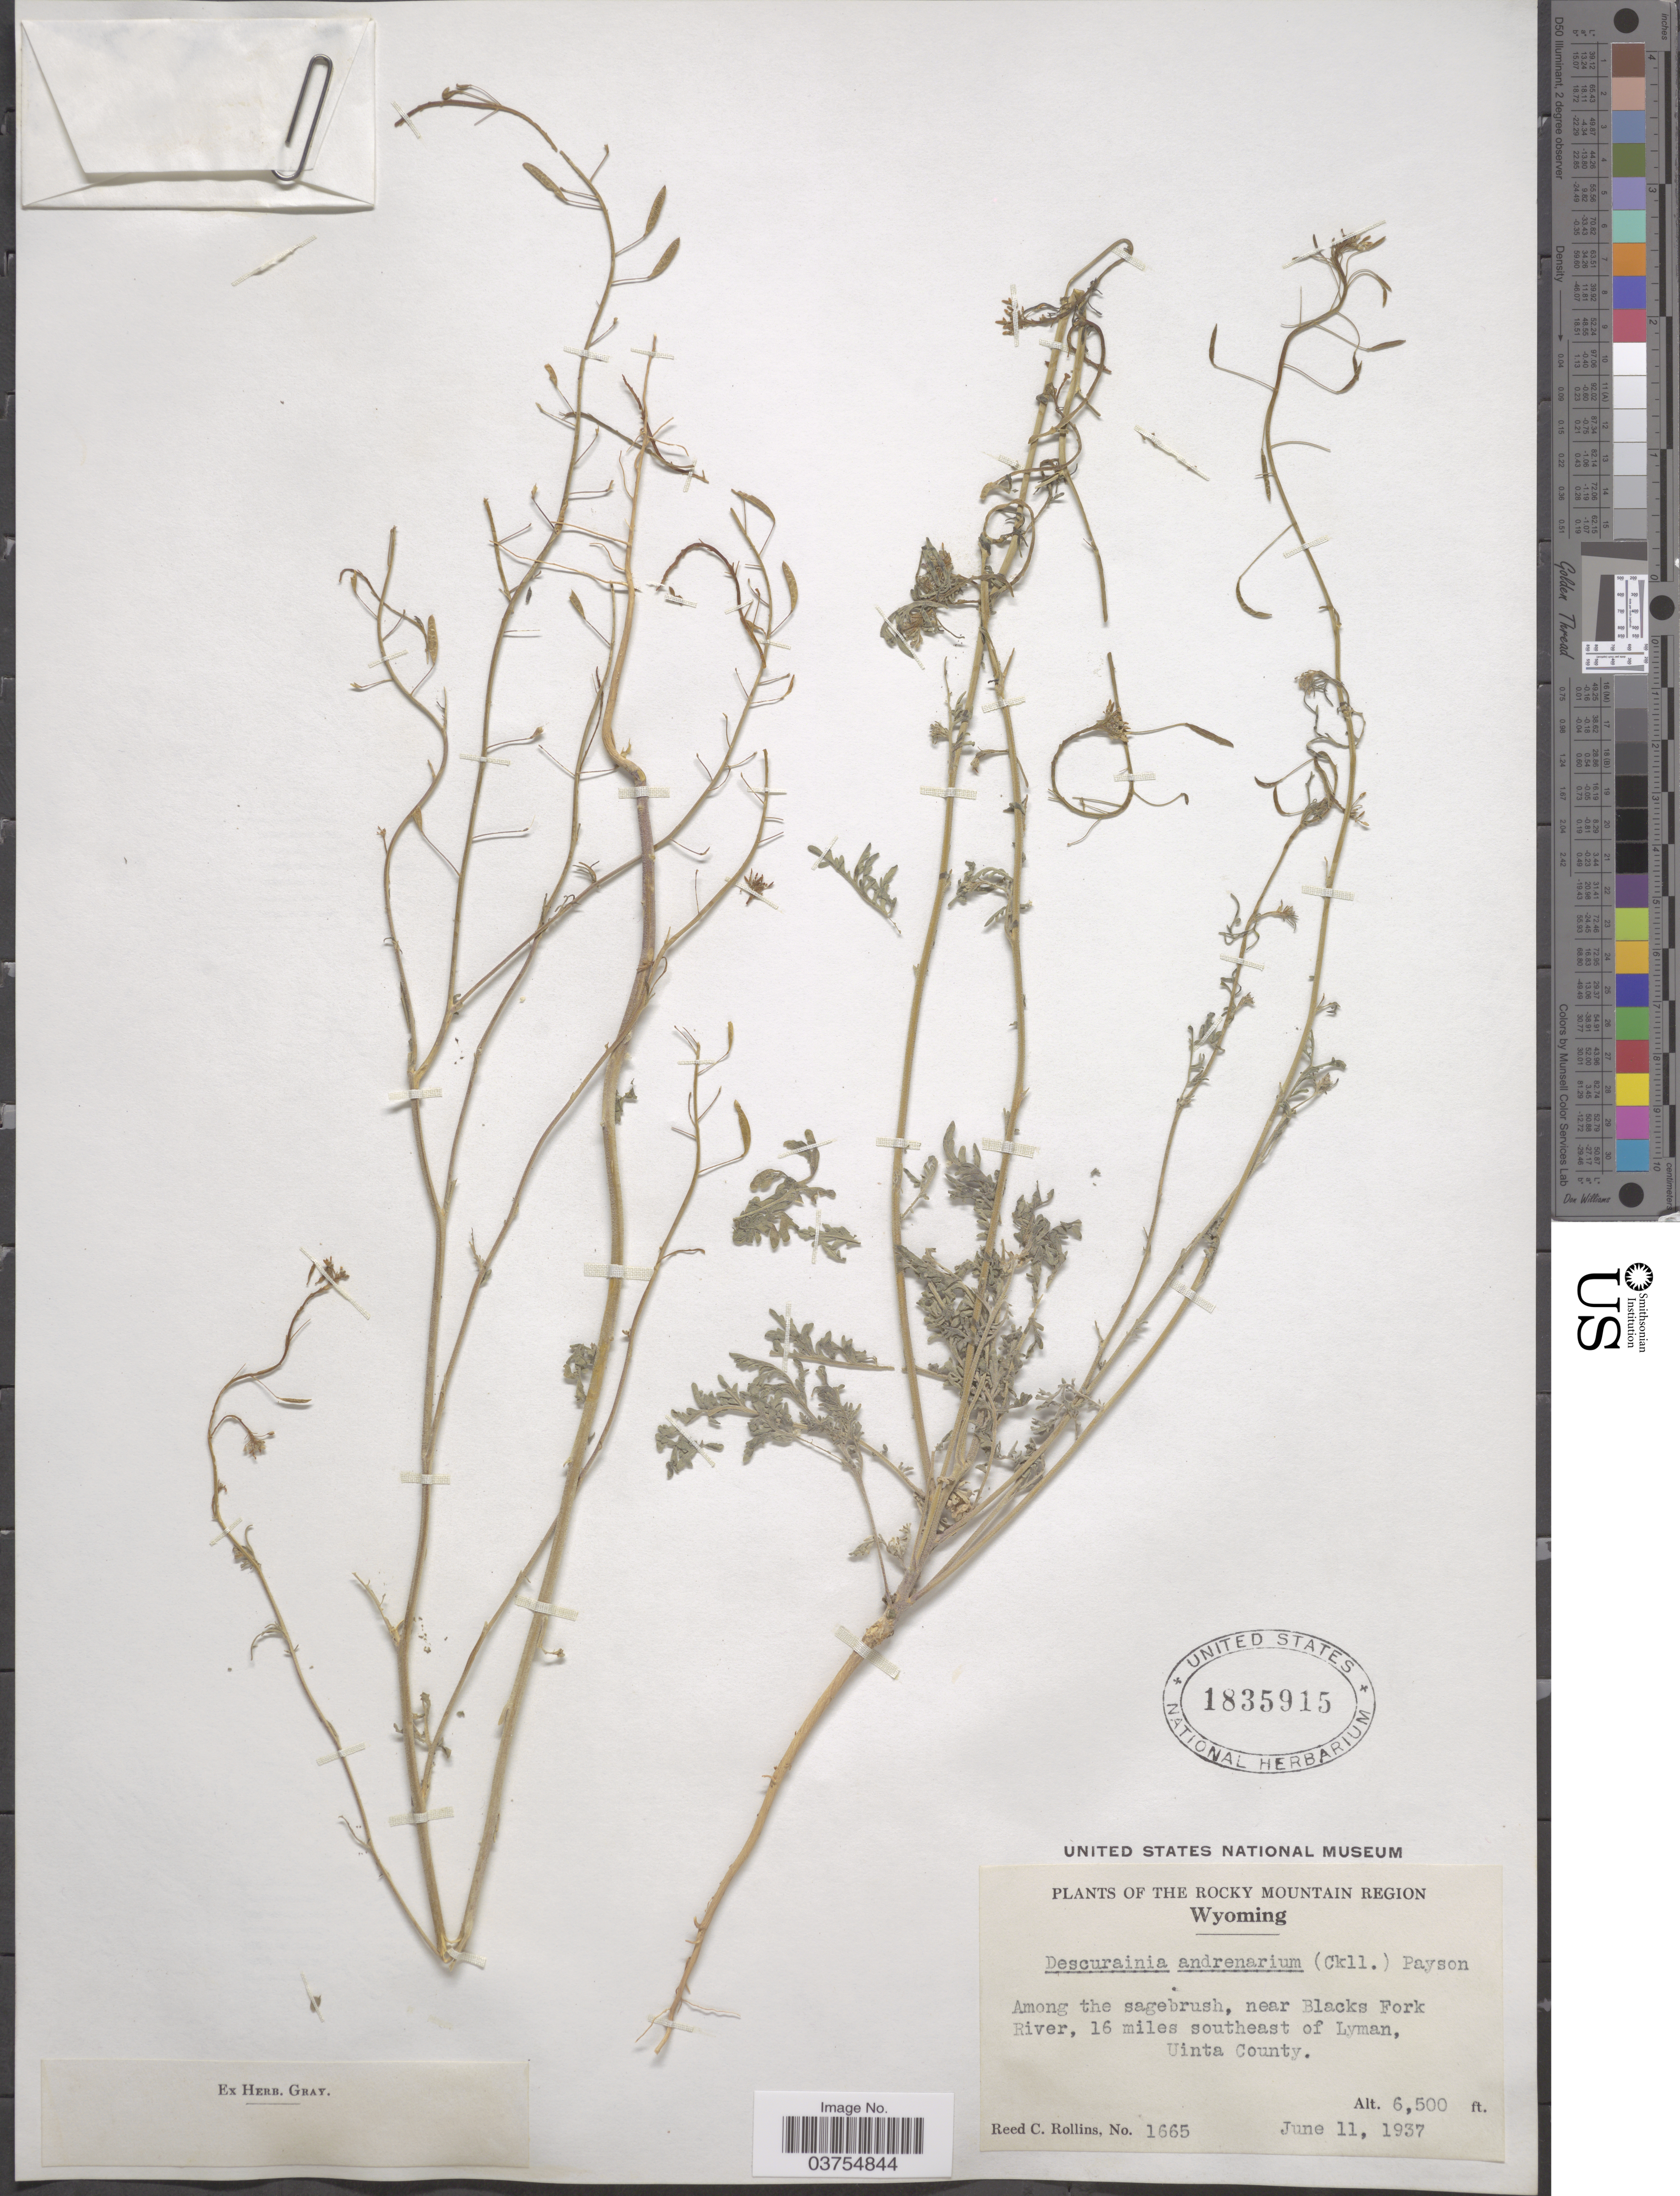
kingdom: Plantae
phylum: Tracheophyta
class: Magnoliopsida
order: Brassicales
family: Brassicaceae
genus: Descurainia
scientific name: Descurainia pinnata subsp. halictorum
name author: (Cockerell) Detling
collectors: R. C. Rollins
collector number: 1665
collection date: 1937-06-11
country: United States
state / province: Wyoming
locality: The Rocky Mountain Region. Among the sagebrush, near Blacks Fork River, 16 miles southeast of Lyman, Uinta County.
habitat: among the sagebrush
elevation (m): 1981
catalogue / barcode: US 1835915